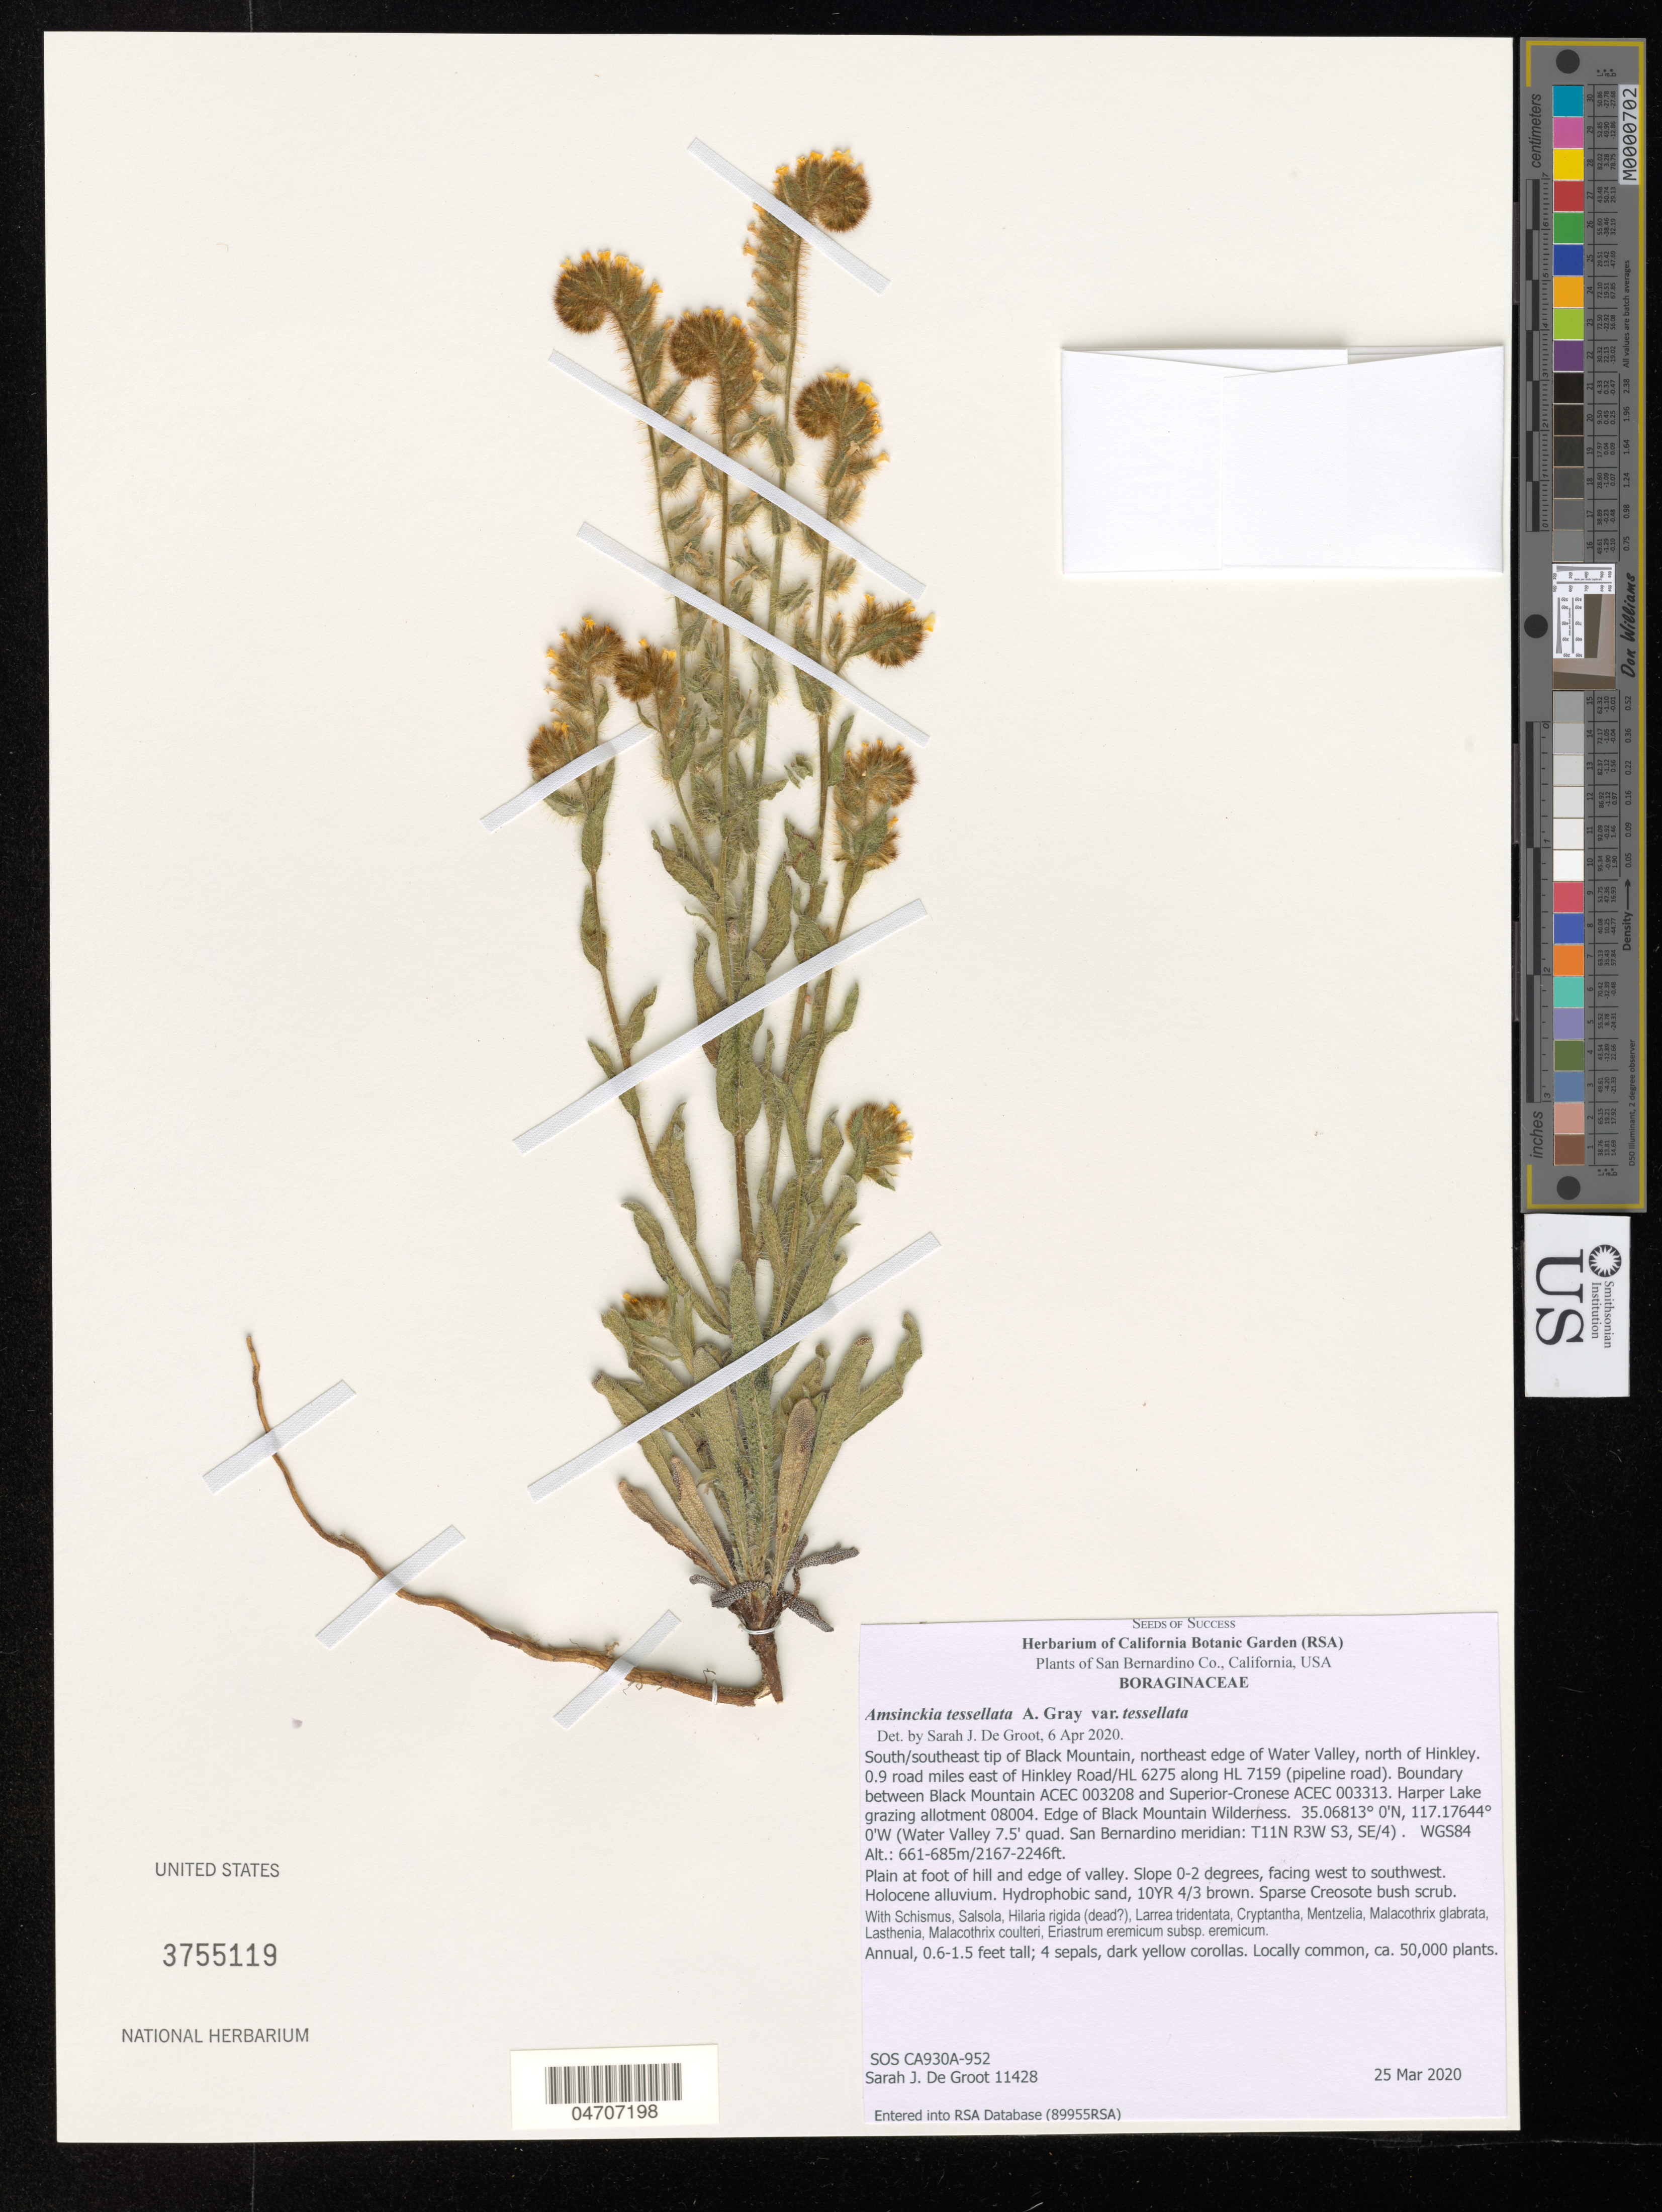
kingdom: Plantae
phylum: Tracheophyta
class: Magnoliopsida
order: Boraginales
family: Boraginaceae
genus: Amsinckia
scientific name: Amsinckia tessellata var. gloriosa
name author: (Eastw. ex Suksd.) Hoover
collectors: S. De Groot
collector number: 11428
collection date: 2020-03-25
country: United States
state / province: California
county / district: San Bernardino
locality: San Bernardino Co. South/southeast tip of Black Mountain, northeast edge of Water Valley, north of Hinkley. 0.9 road miles east of Hinkley Road/HL 6275 along HL 7159 (pipeline road). Boundary between Black Mountain ACEC 003208 and Superior-Cronese ACEC 003313. Harper Lake grazing allotment 08004. Edge of Black Mountain Wilderness. (Water Valley 7.5' quad. San Bernardino meridian: T11N R3W S3, SE/4). WGS84.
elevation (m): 661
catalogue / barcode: US 3755119